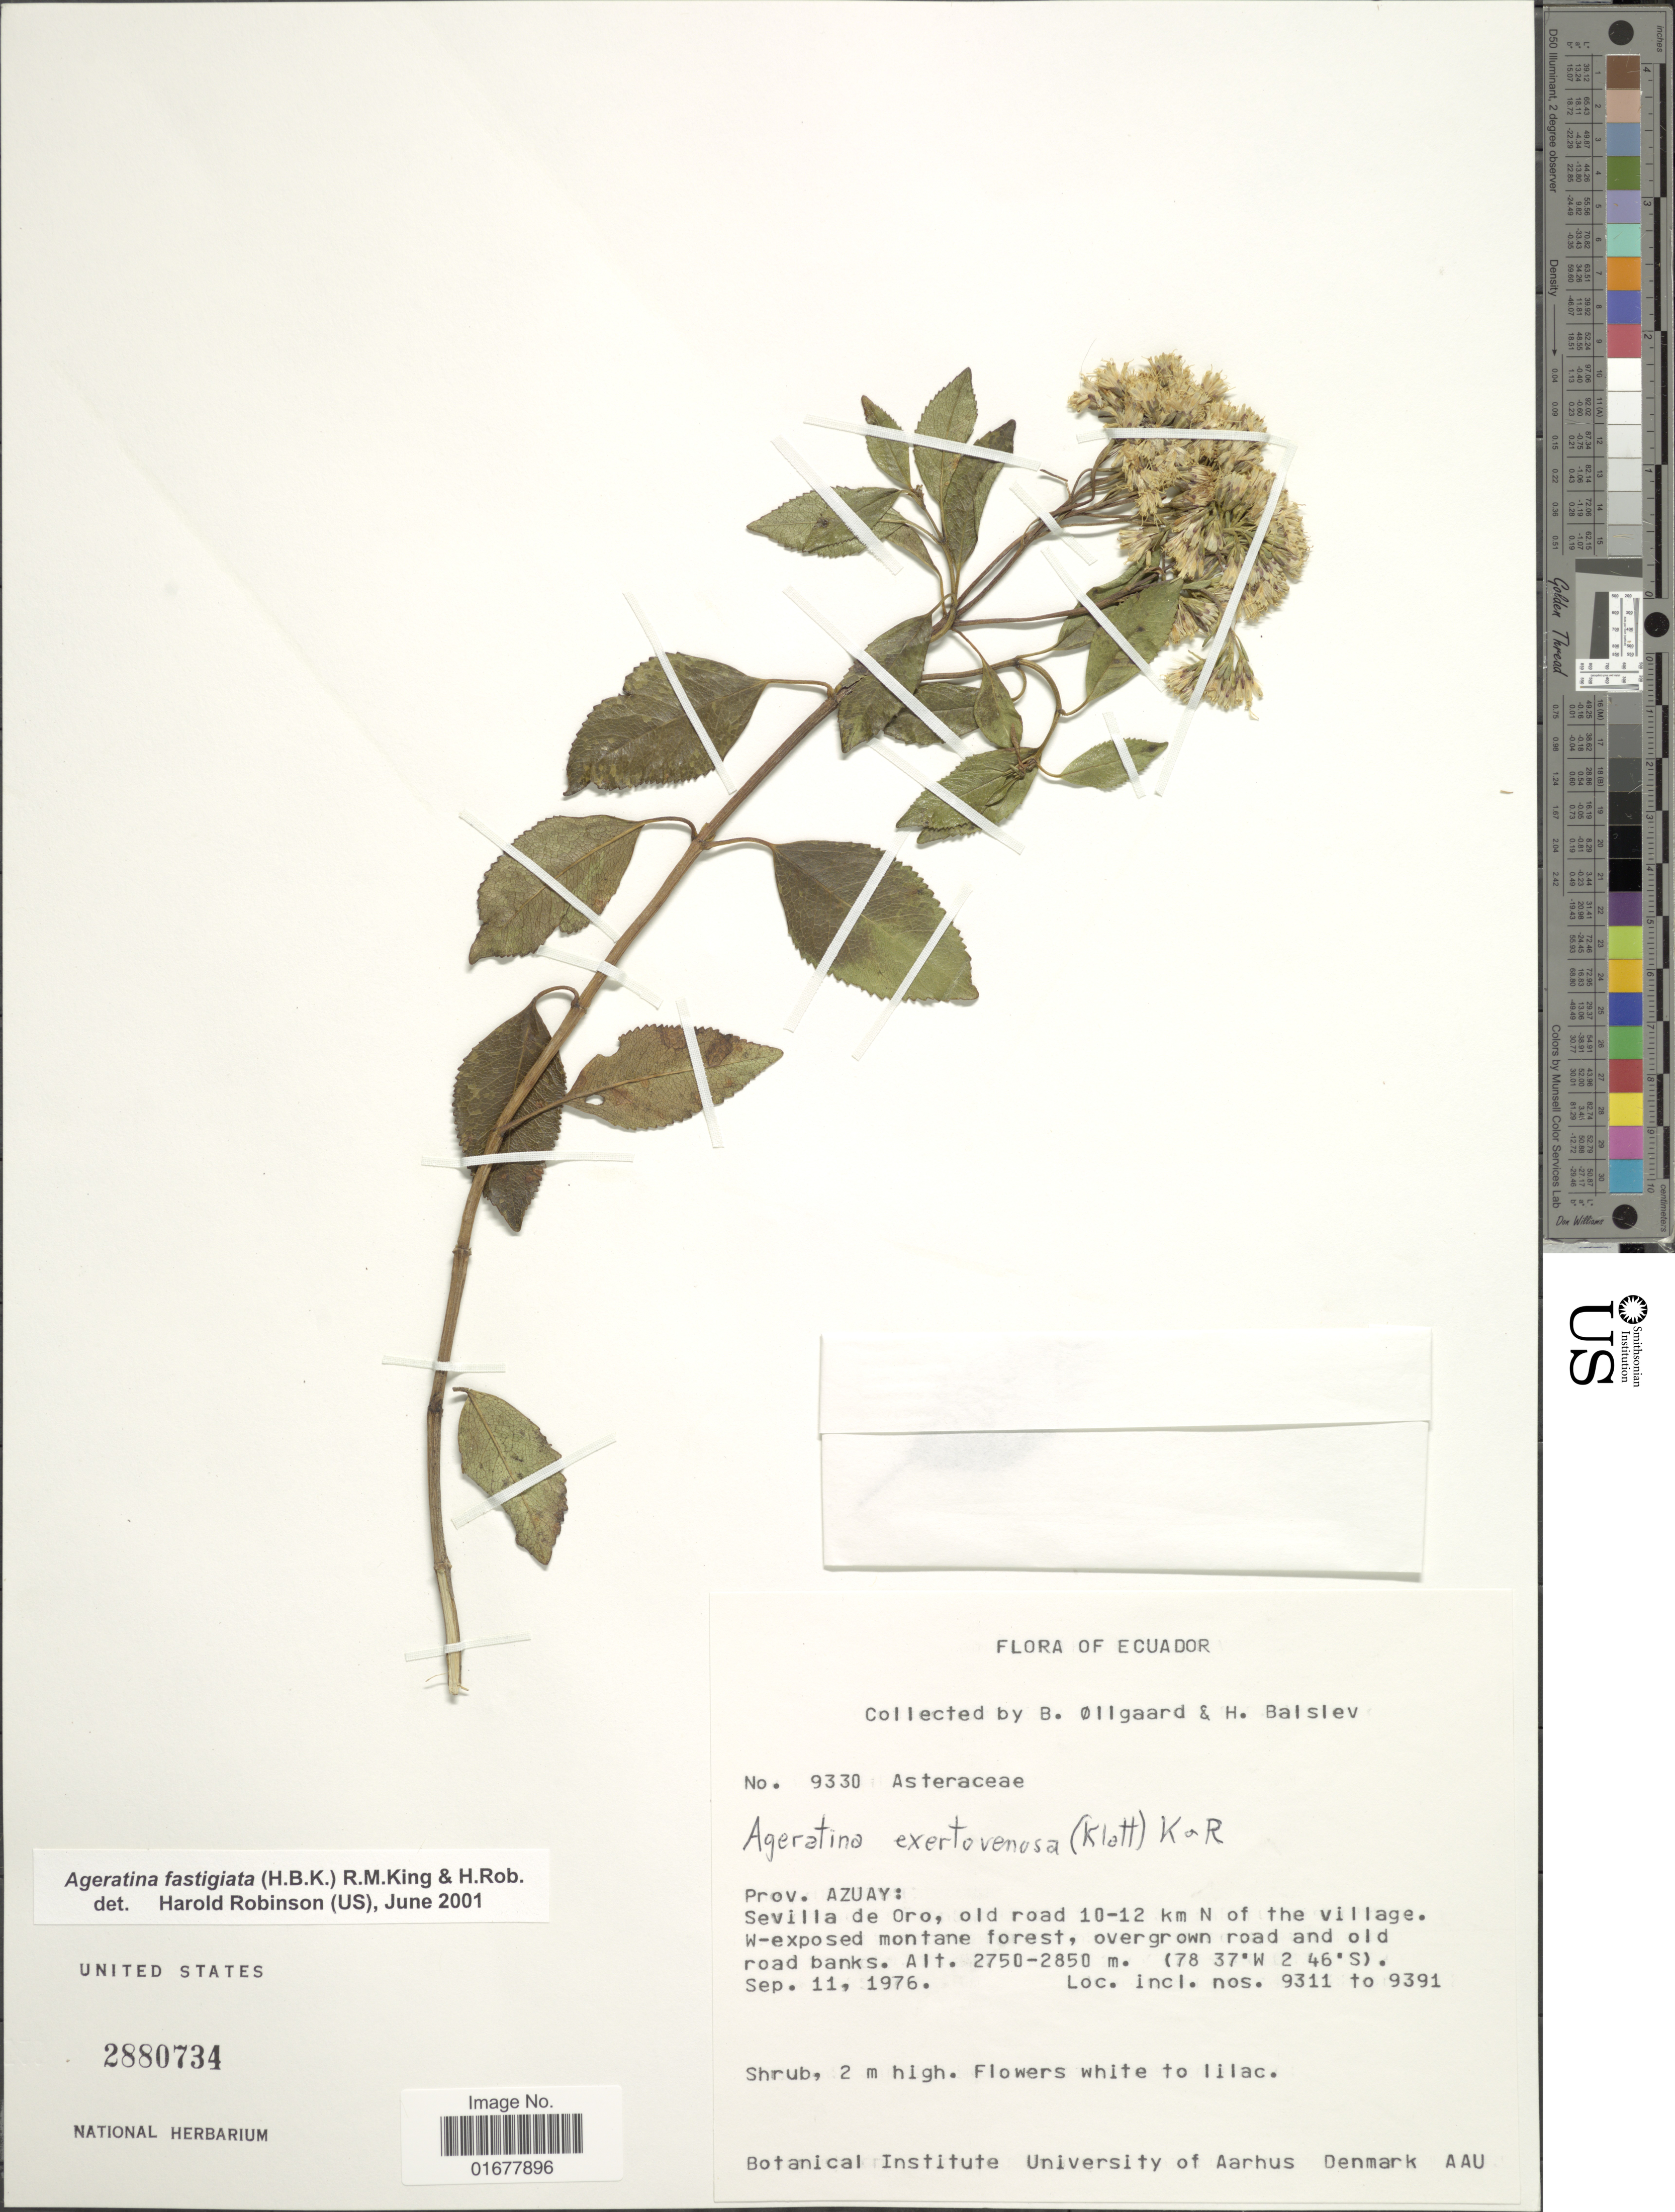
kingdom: Plantae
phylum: Tracheophyta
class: Magnoliopsida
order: Asterales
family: Asteraceae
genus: Ageratina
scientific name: Ageratina exserto-venosa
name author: (Klatt) R.M. King & H. Rob.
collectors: B. Øllgaard & H. Balslev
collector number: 9330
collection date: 1976-09-11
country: Ecuador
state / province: Azuay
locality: Prov. Azuay: Sevilla de Oro, old road 10-12 km N of the village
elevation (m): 2750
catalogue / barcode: US 2880734